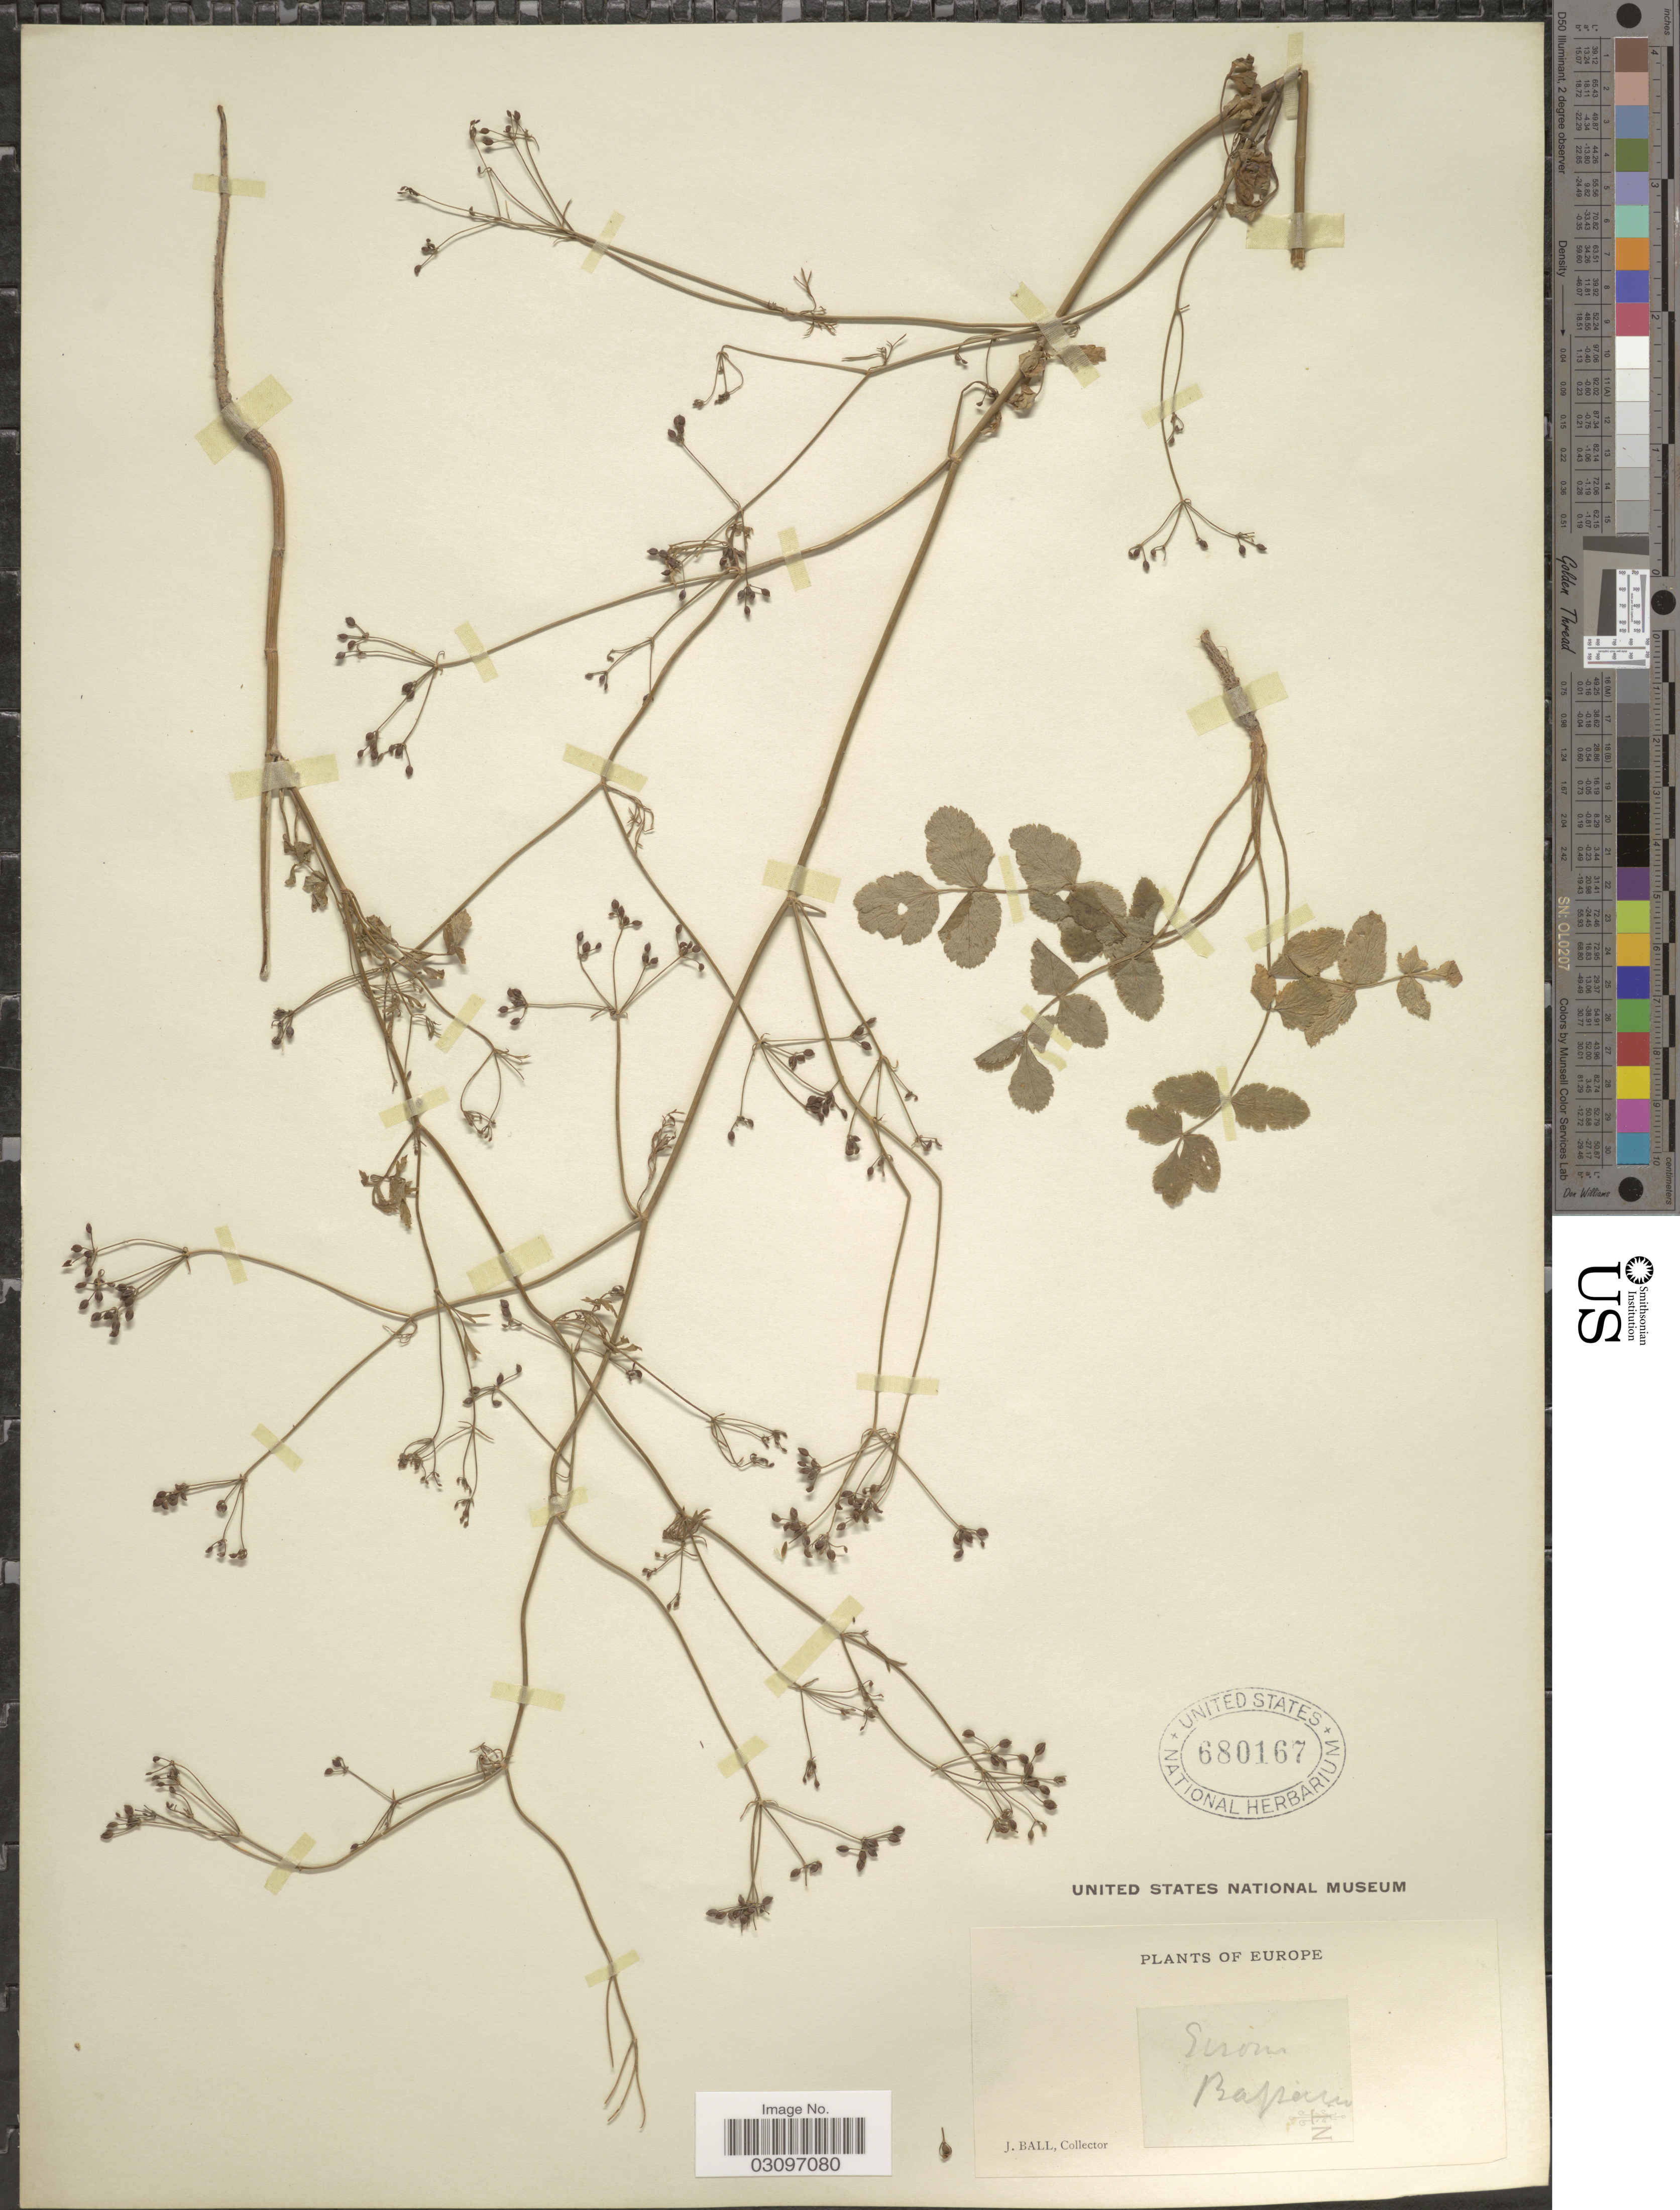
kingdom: Plantae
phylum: Tracheophyta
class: Magnoliopsida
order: Apiales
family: Apiaceae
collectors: J. Ball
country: Italy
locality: Europe. Girona Bassano.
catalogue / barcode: US 680167